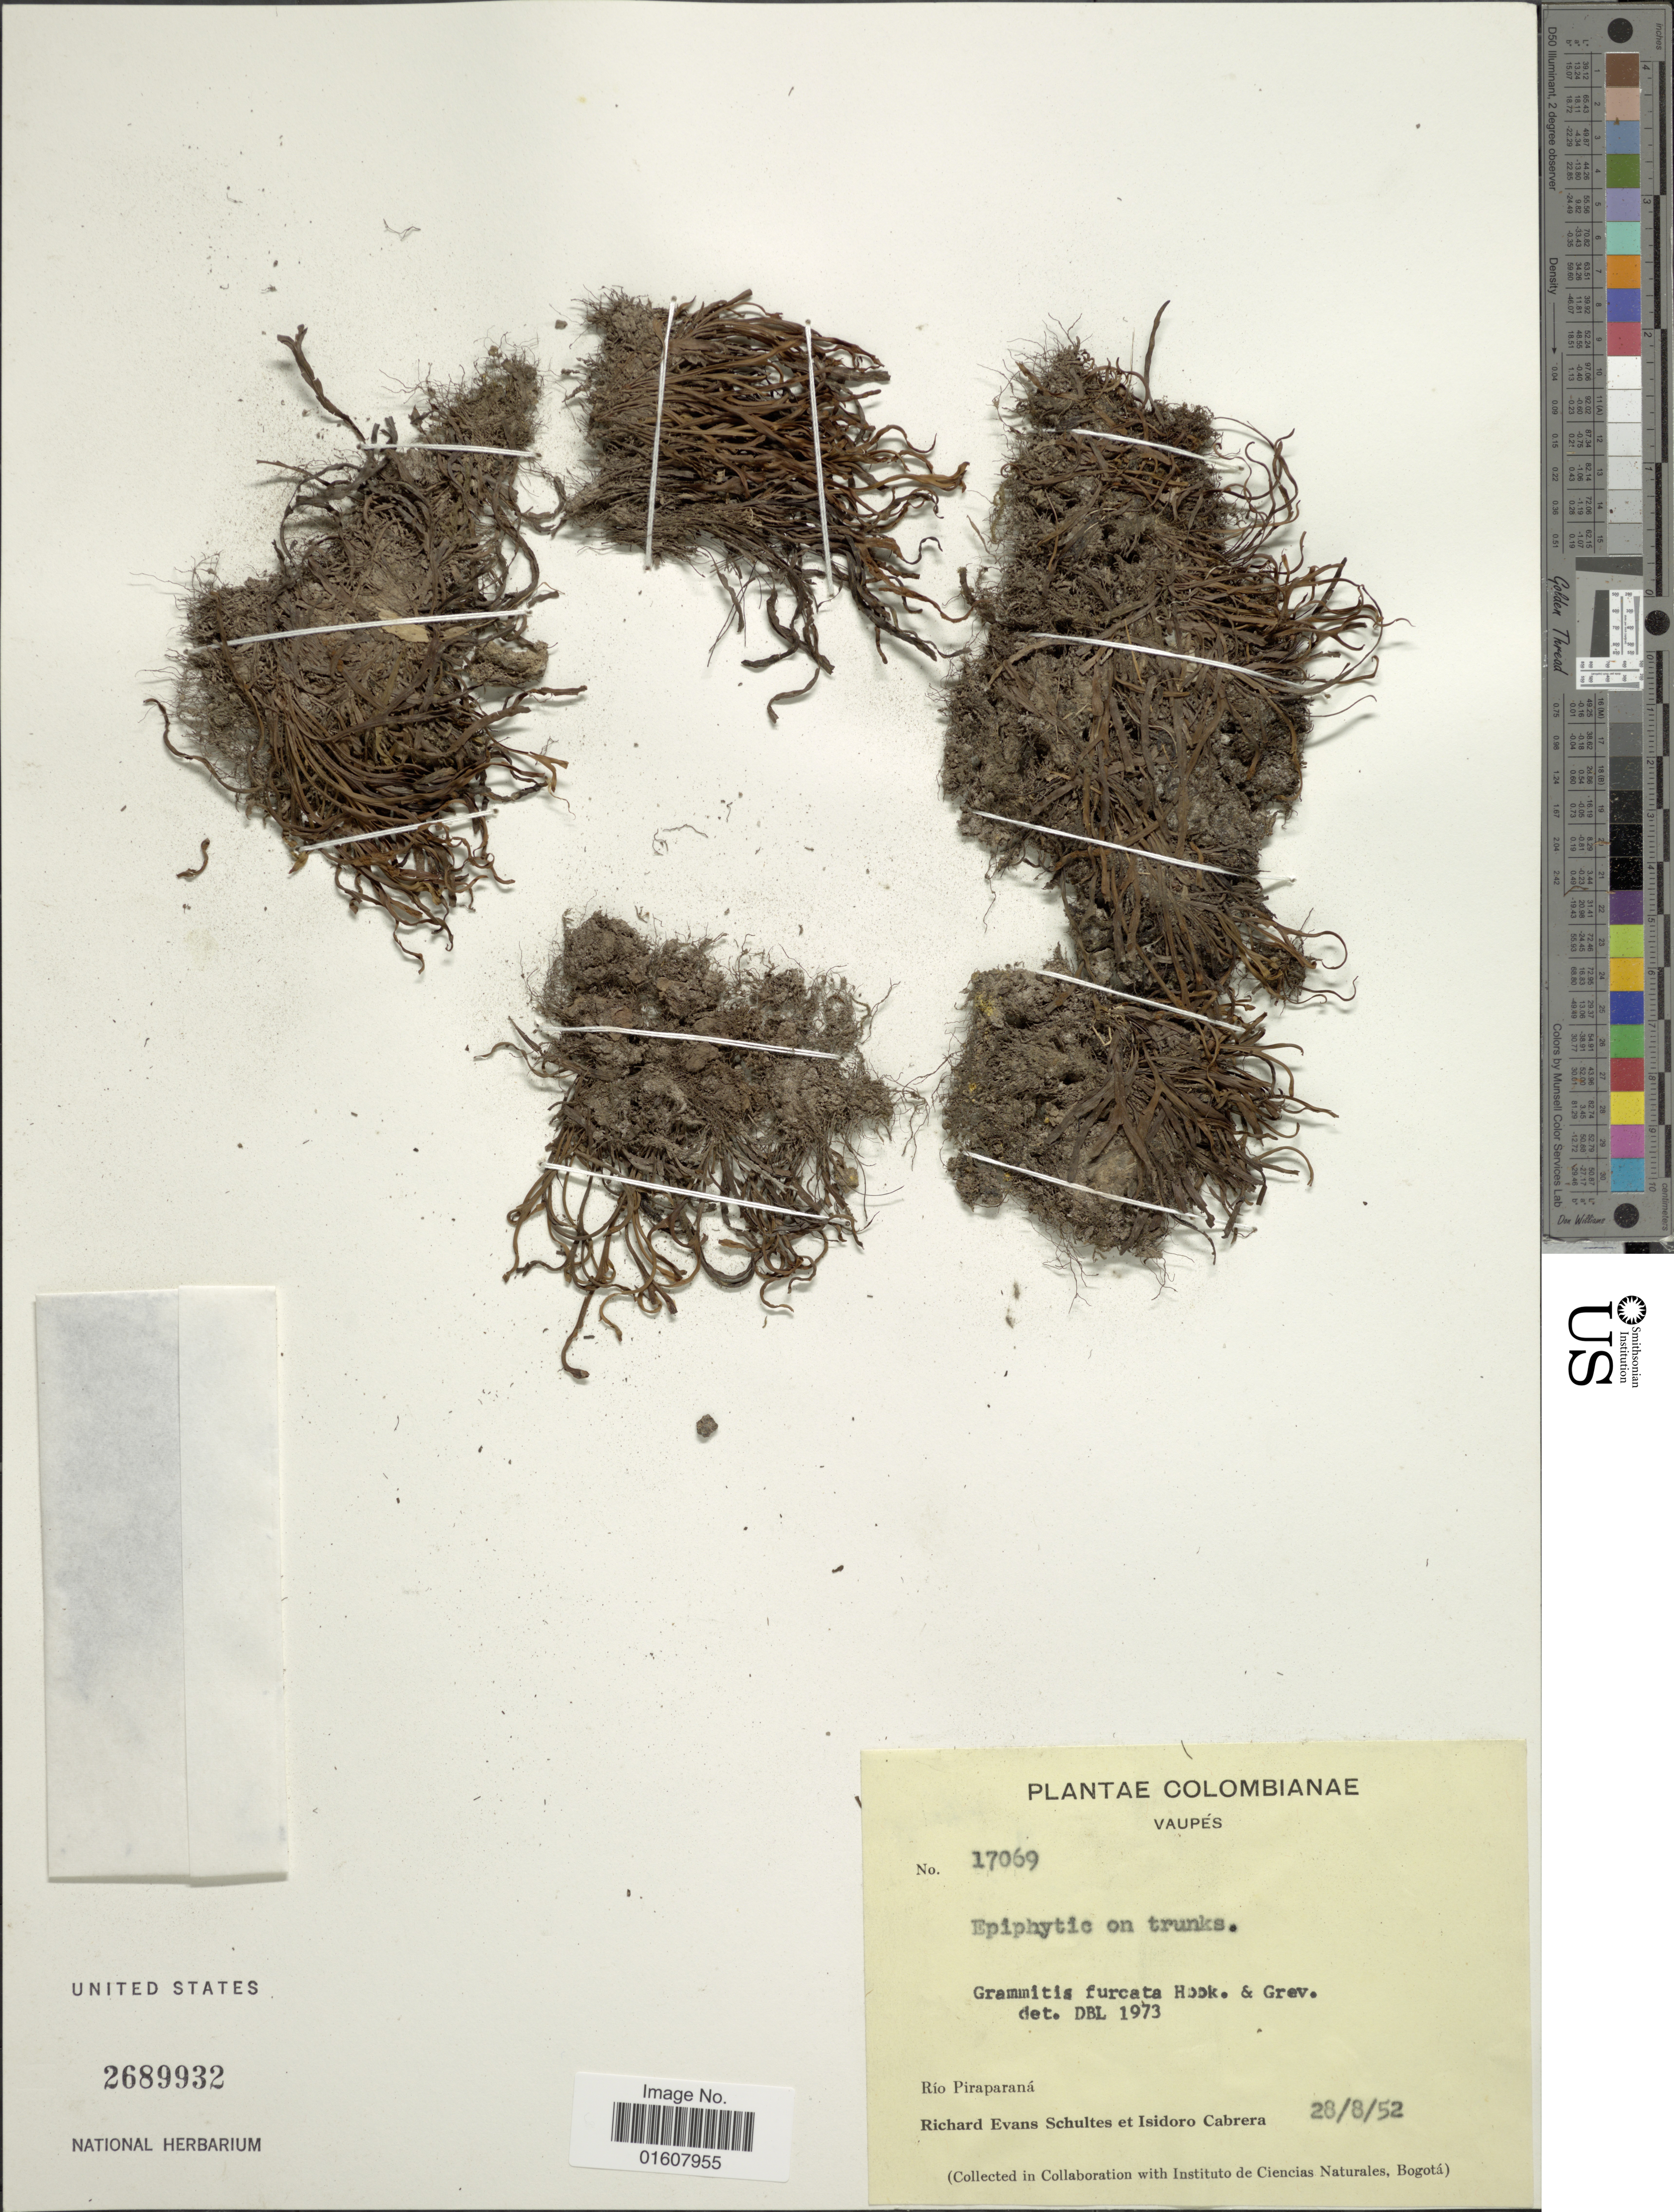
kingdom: Plantae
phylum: Tracheophyta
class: Polypodiopsida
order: Polypodiales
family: Polypodiaceae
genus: Cochlidium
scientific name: Cochlidium furcatum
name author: (Hook. & Grev.) C. Chr.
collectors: R. E. Schultes & I. Cabrera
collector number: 17069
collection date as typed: Transcribed d/m/y: 28/8/52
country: Colombia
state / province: Vaupés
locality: Río Piraparaná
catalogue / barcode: US 2689932